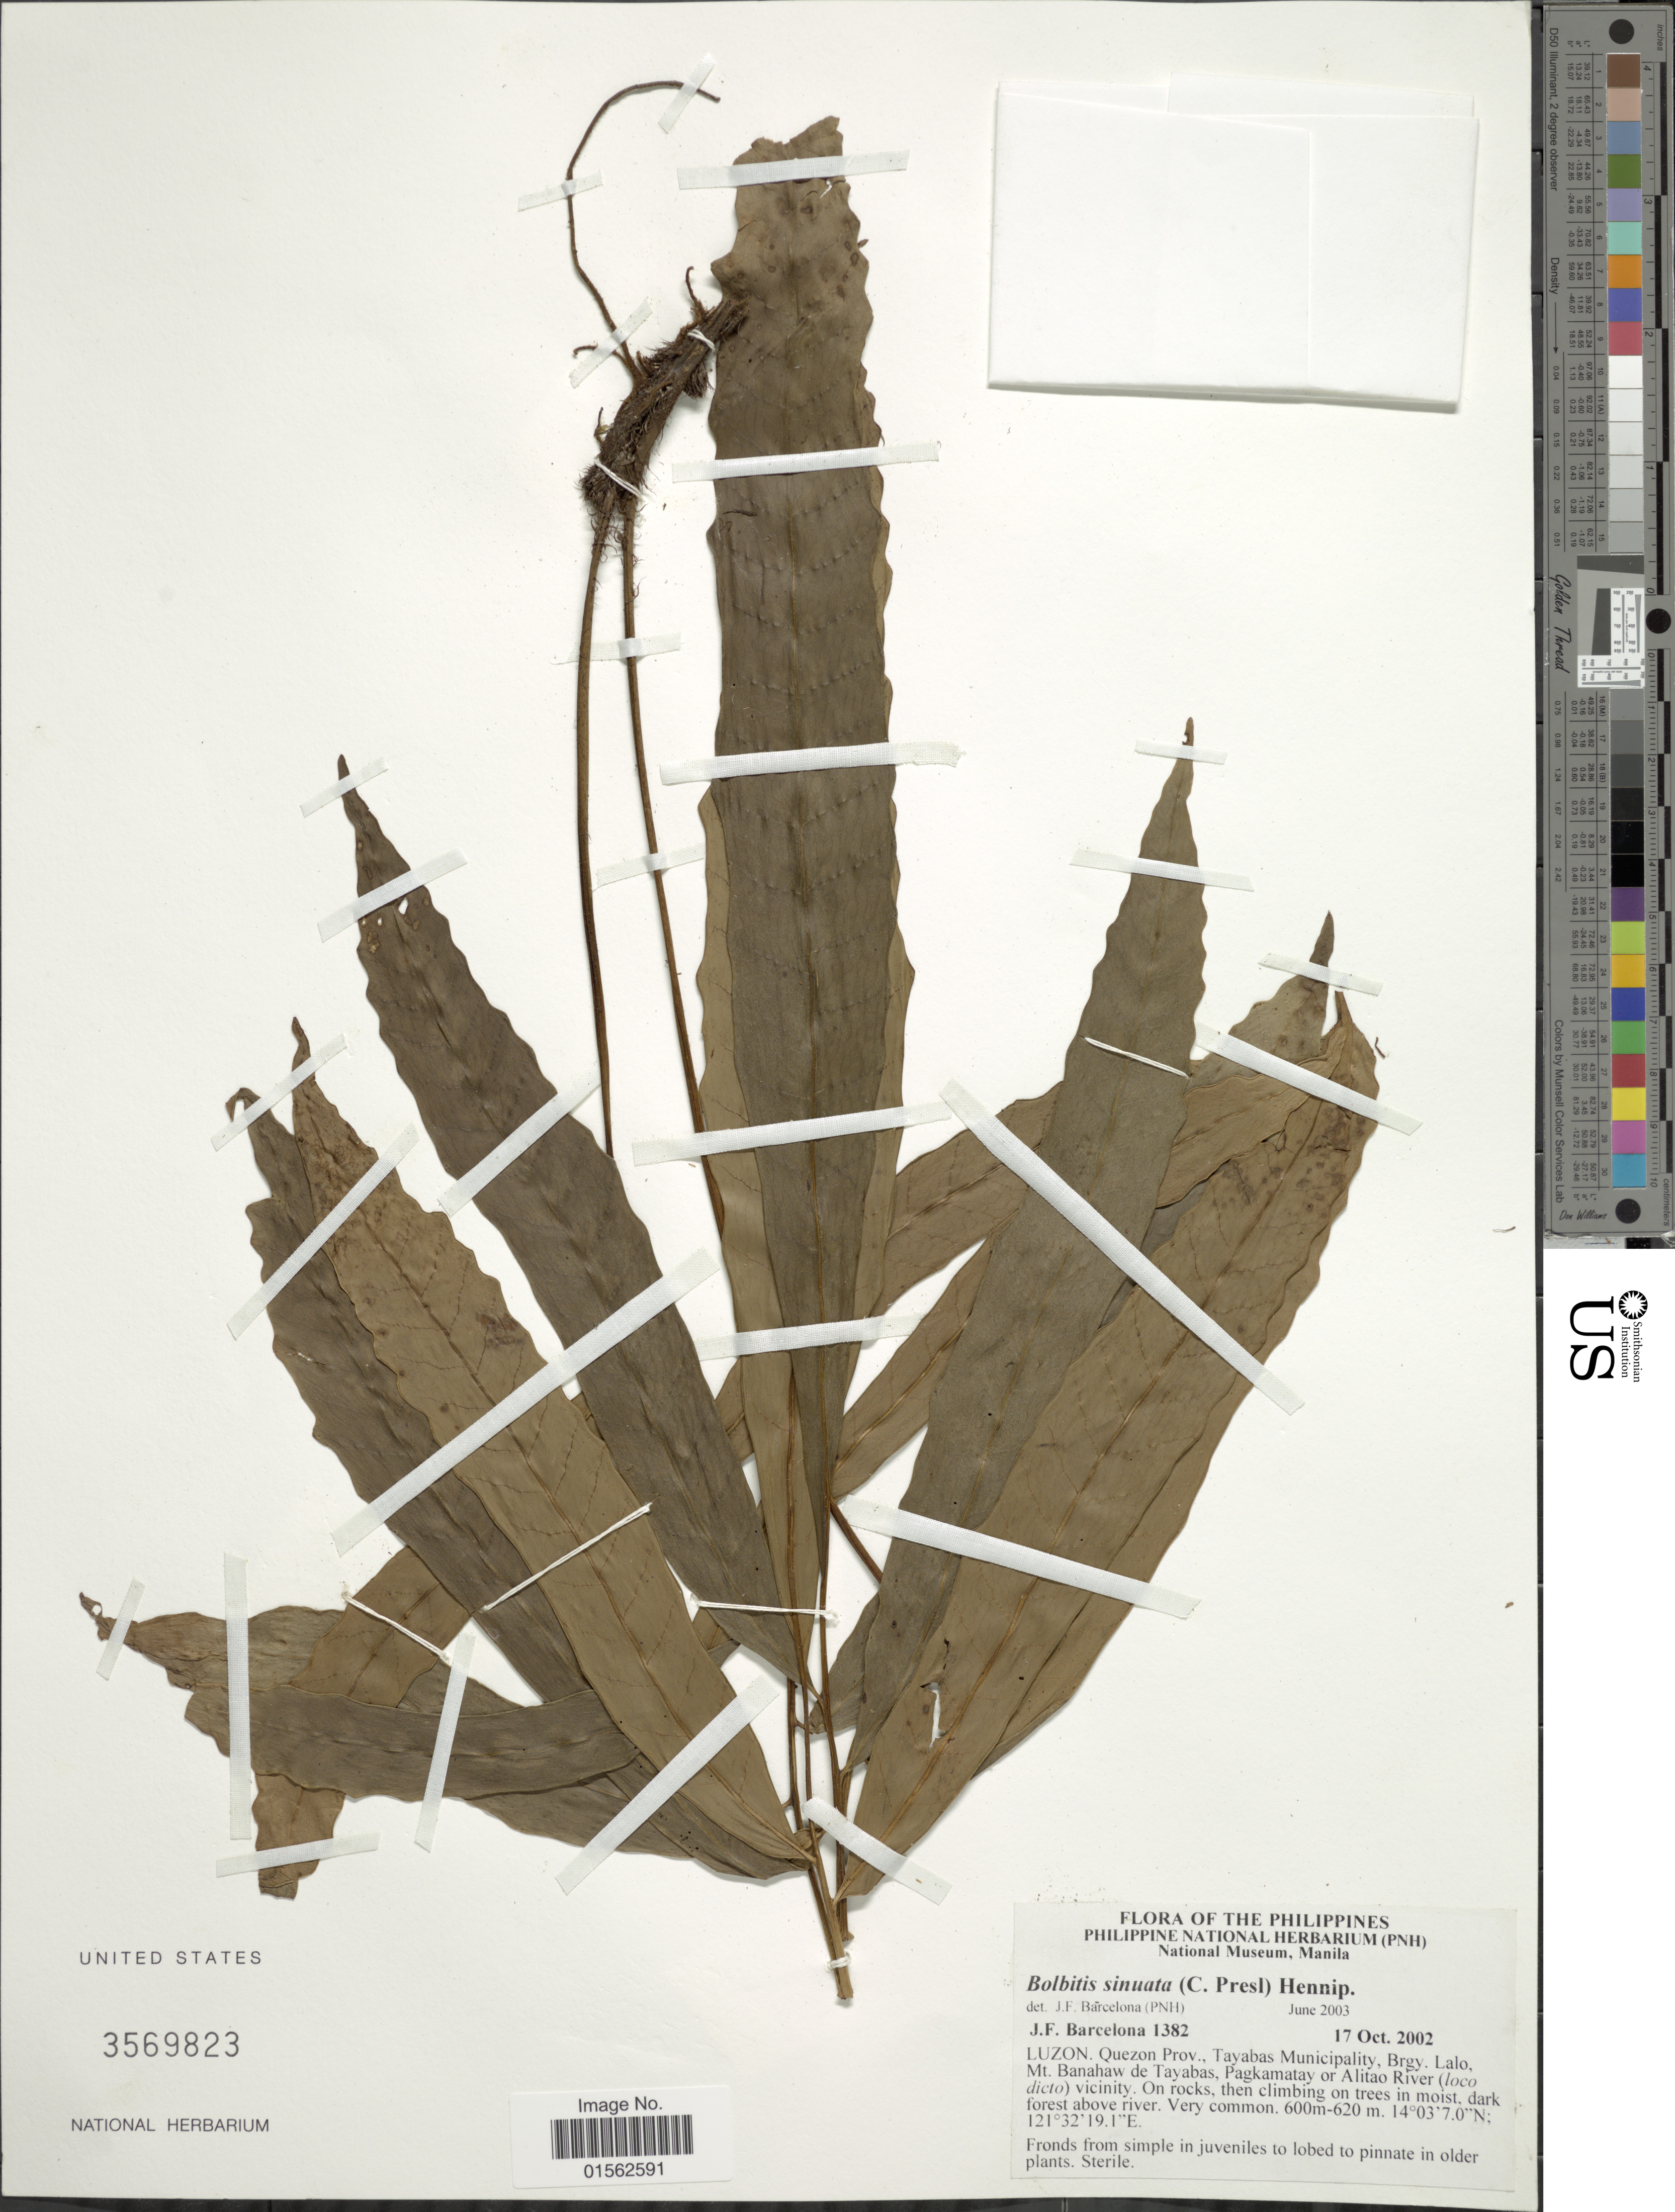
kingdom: Plantae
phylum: Tracheophyta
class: Polypodiopsida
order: Polypodiales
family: Dryopteridaceae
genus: Bolbitis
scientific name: Bolbitis sinuata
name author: (C. Presl) Hennipman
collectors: J. F. Barcelona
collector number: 1382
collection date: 2002-10-17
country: Philippines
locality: Philippines, Luzon, Quezon Prov., Tayabas Municipality, Brgy. Lalo, Mt. Banahaw de Tayabas, Pagkamatay or Alitao River (loco dicto) vicinity.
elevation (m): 600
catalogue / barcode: US 3569823